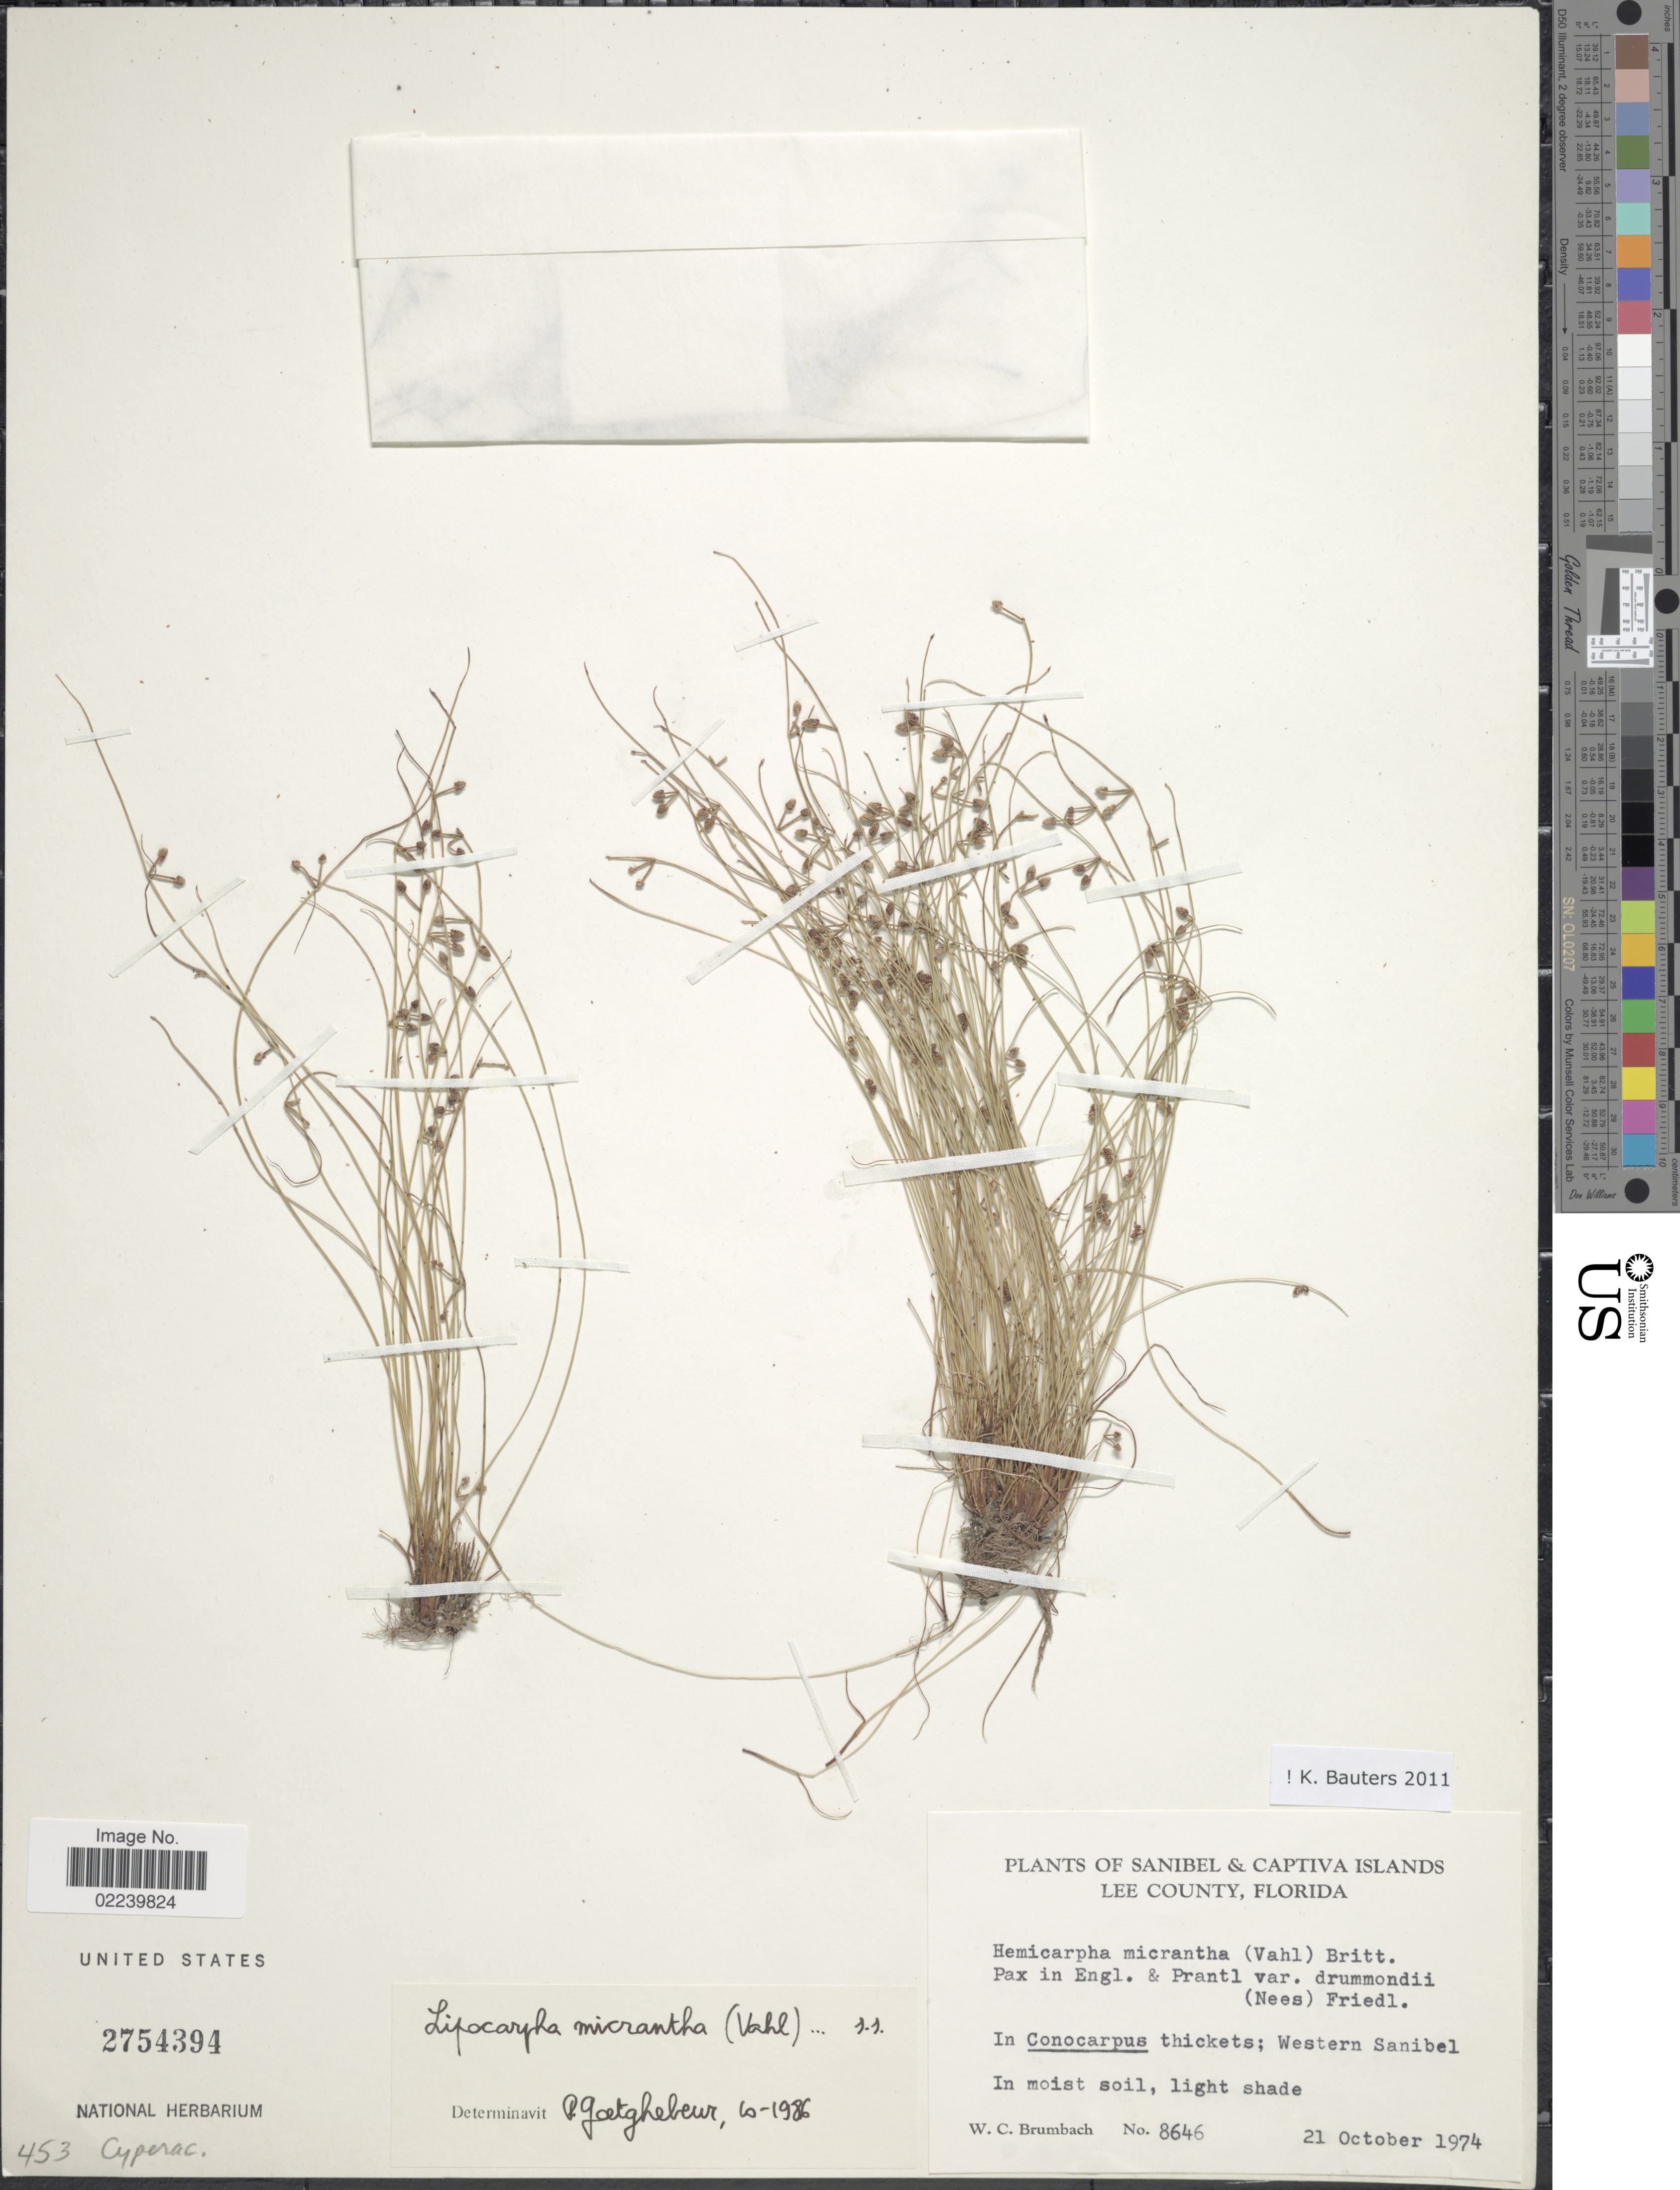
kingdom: Plantae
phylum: Tracheophyta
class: Liliopsida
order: Poales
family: Cyperaceae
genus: Cyperus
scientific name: Cyperus subsquarrosus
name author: (Muhl.) Bauters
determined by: Strong, M. T., (US), Smithsonian Institution - National Museum of Natural History (UNITED STATES)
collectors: W. C. Brumbach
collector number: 8646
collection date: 1974-10-21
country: United States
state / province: Florida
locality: Sanibel & Captiva Islands, Lee County, Florida, Western Sanibel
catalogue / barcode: US 2754394